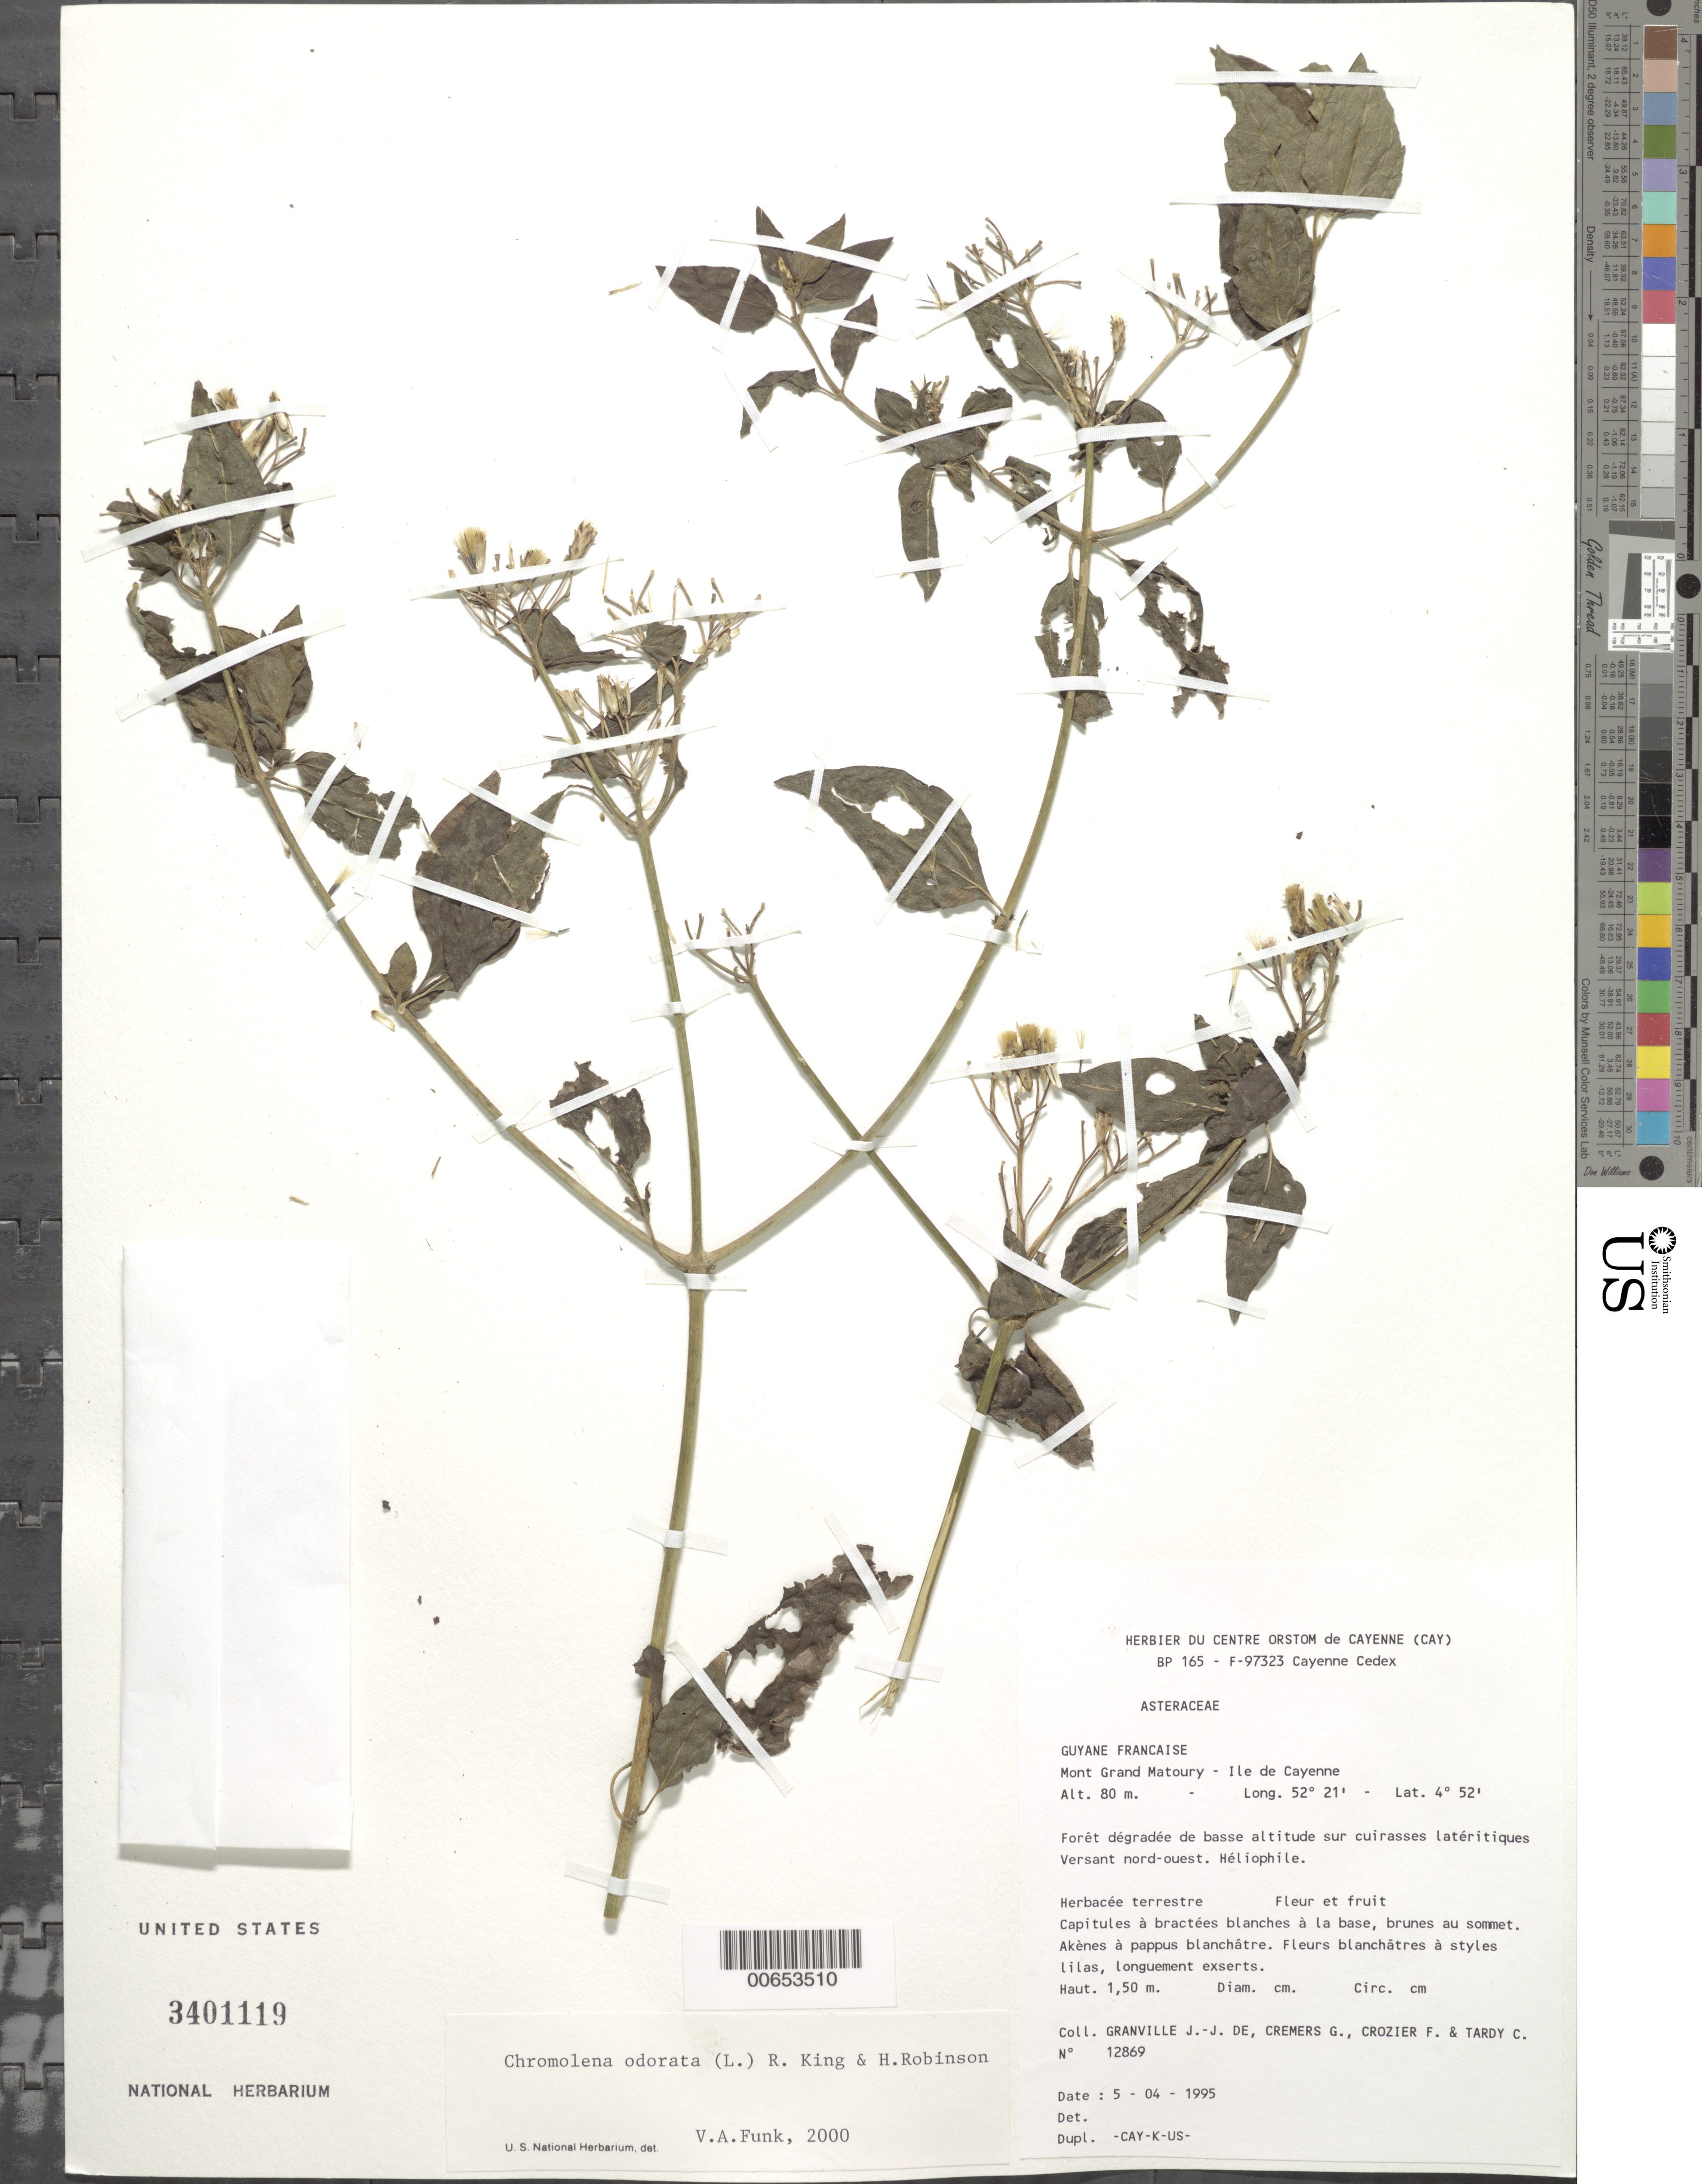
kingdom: Plantae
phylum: Tracheophyta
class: Magnoliopsida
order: Asterales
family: Asteraceae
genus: Chromolaena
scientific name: Chromolaena odorata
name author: (L.) R.M. King & H. Rob.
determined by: Funk, Vicki A., (BOT), Smithsonian Institution - National Museum of Natural History (UNITED STATES)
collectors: J.-J. de Granville, G. Cremers, F. Crozier & C. Tardy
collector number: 12869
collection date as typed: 5-Apr-95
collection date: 1995-04-05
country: French Guiana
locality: Mont Grand Matoury, Ile de Cayenne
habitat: Forêt degradée de basse altitude sur cuirasses latéritiques, versant nord-ouest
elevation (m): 80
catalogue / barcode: US 3401119